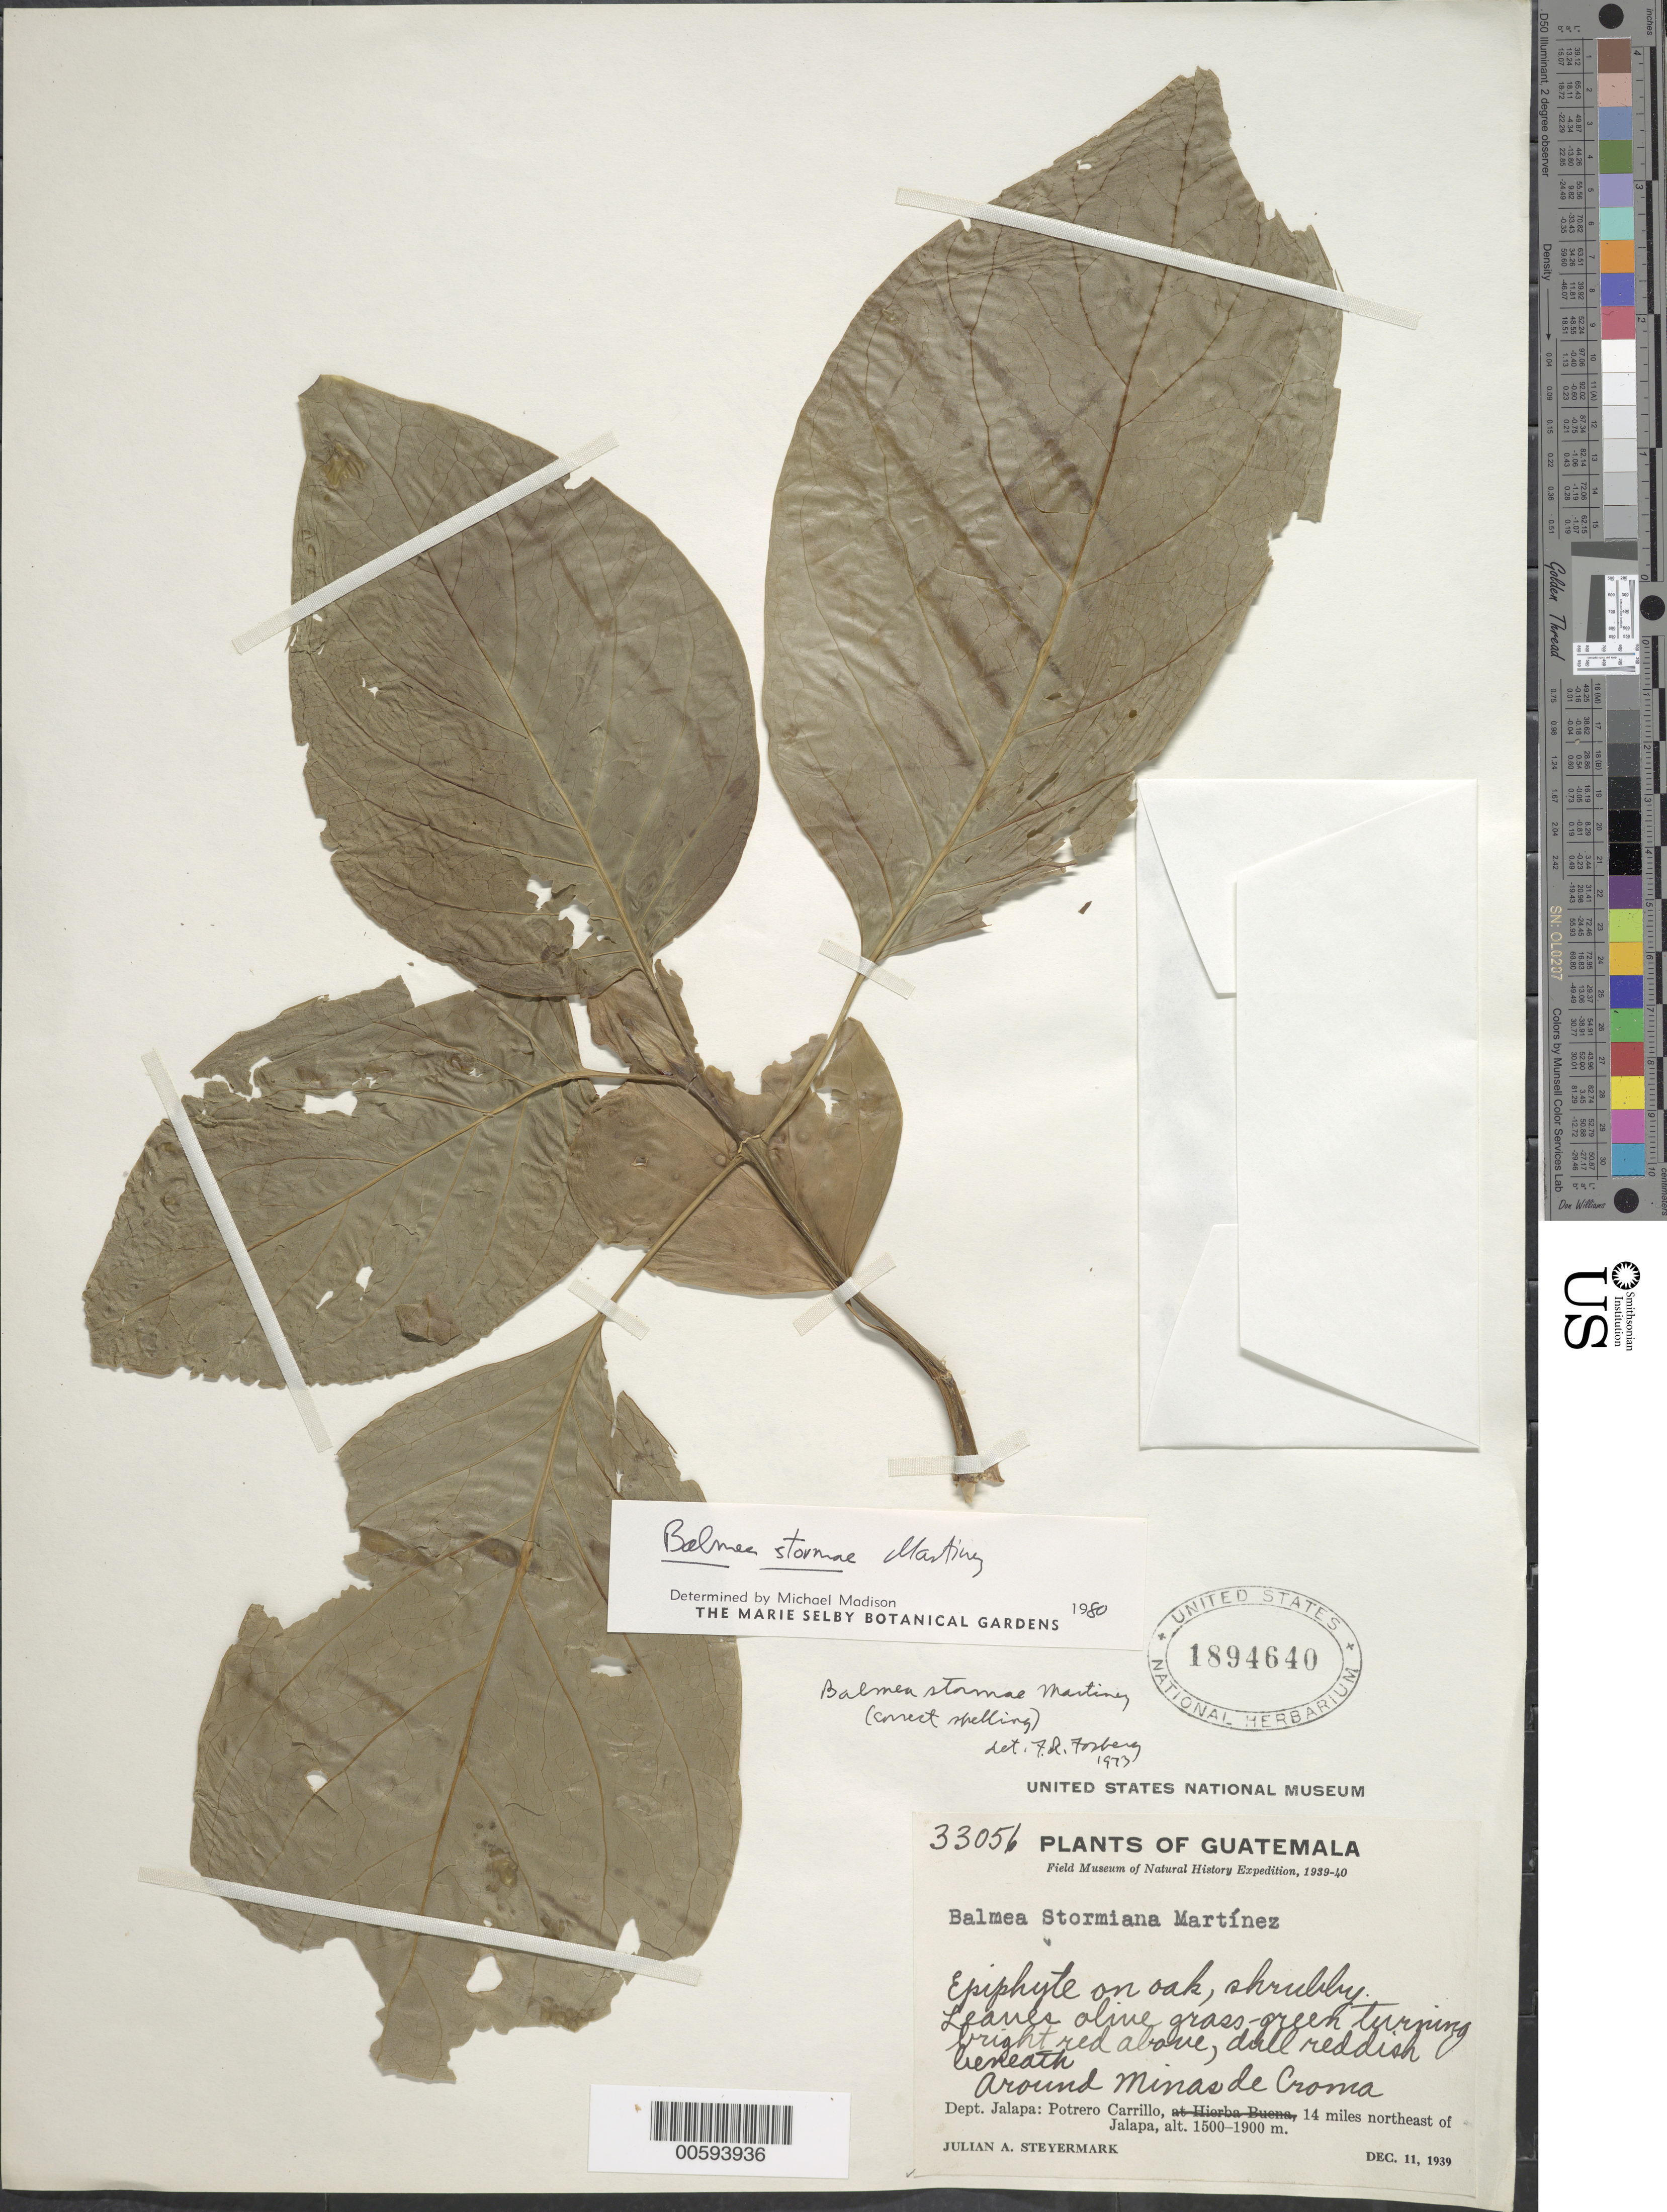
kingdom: Plantae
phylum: Tracheophyta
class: Magnoliopsida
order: Gentianales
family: Rubiaceae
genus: Balmea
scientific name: Balmea stormae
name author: Martínez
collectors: J. Steyermark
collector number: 33056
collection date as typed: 11 Dec 1939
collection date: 1939-12-11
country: Guatemala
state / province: Jalapa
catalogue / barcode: US 1894640